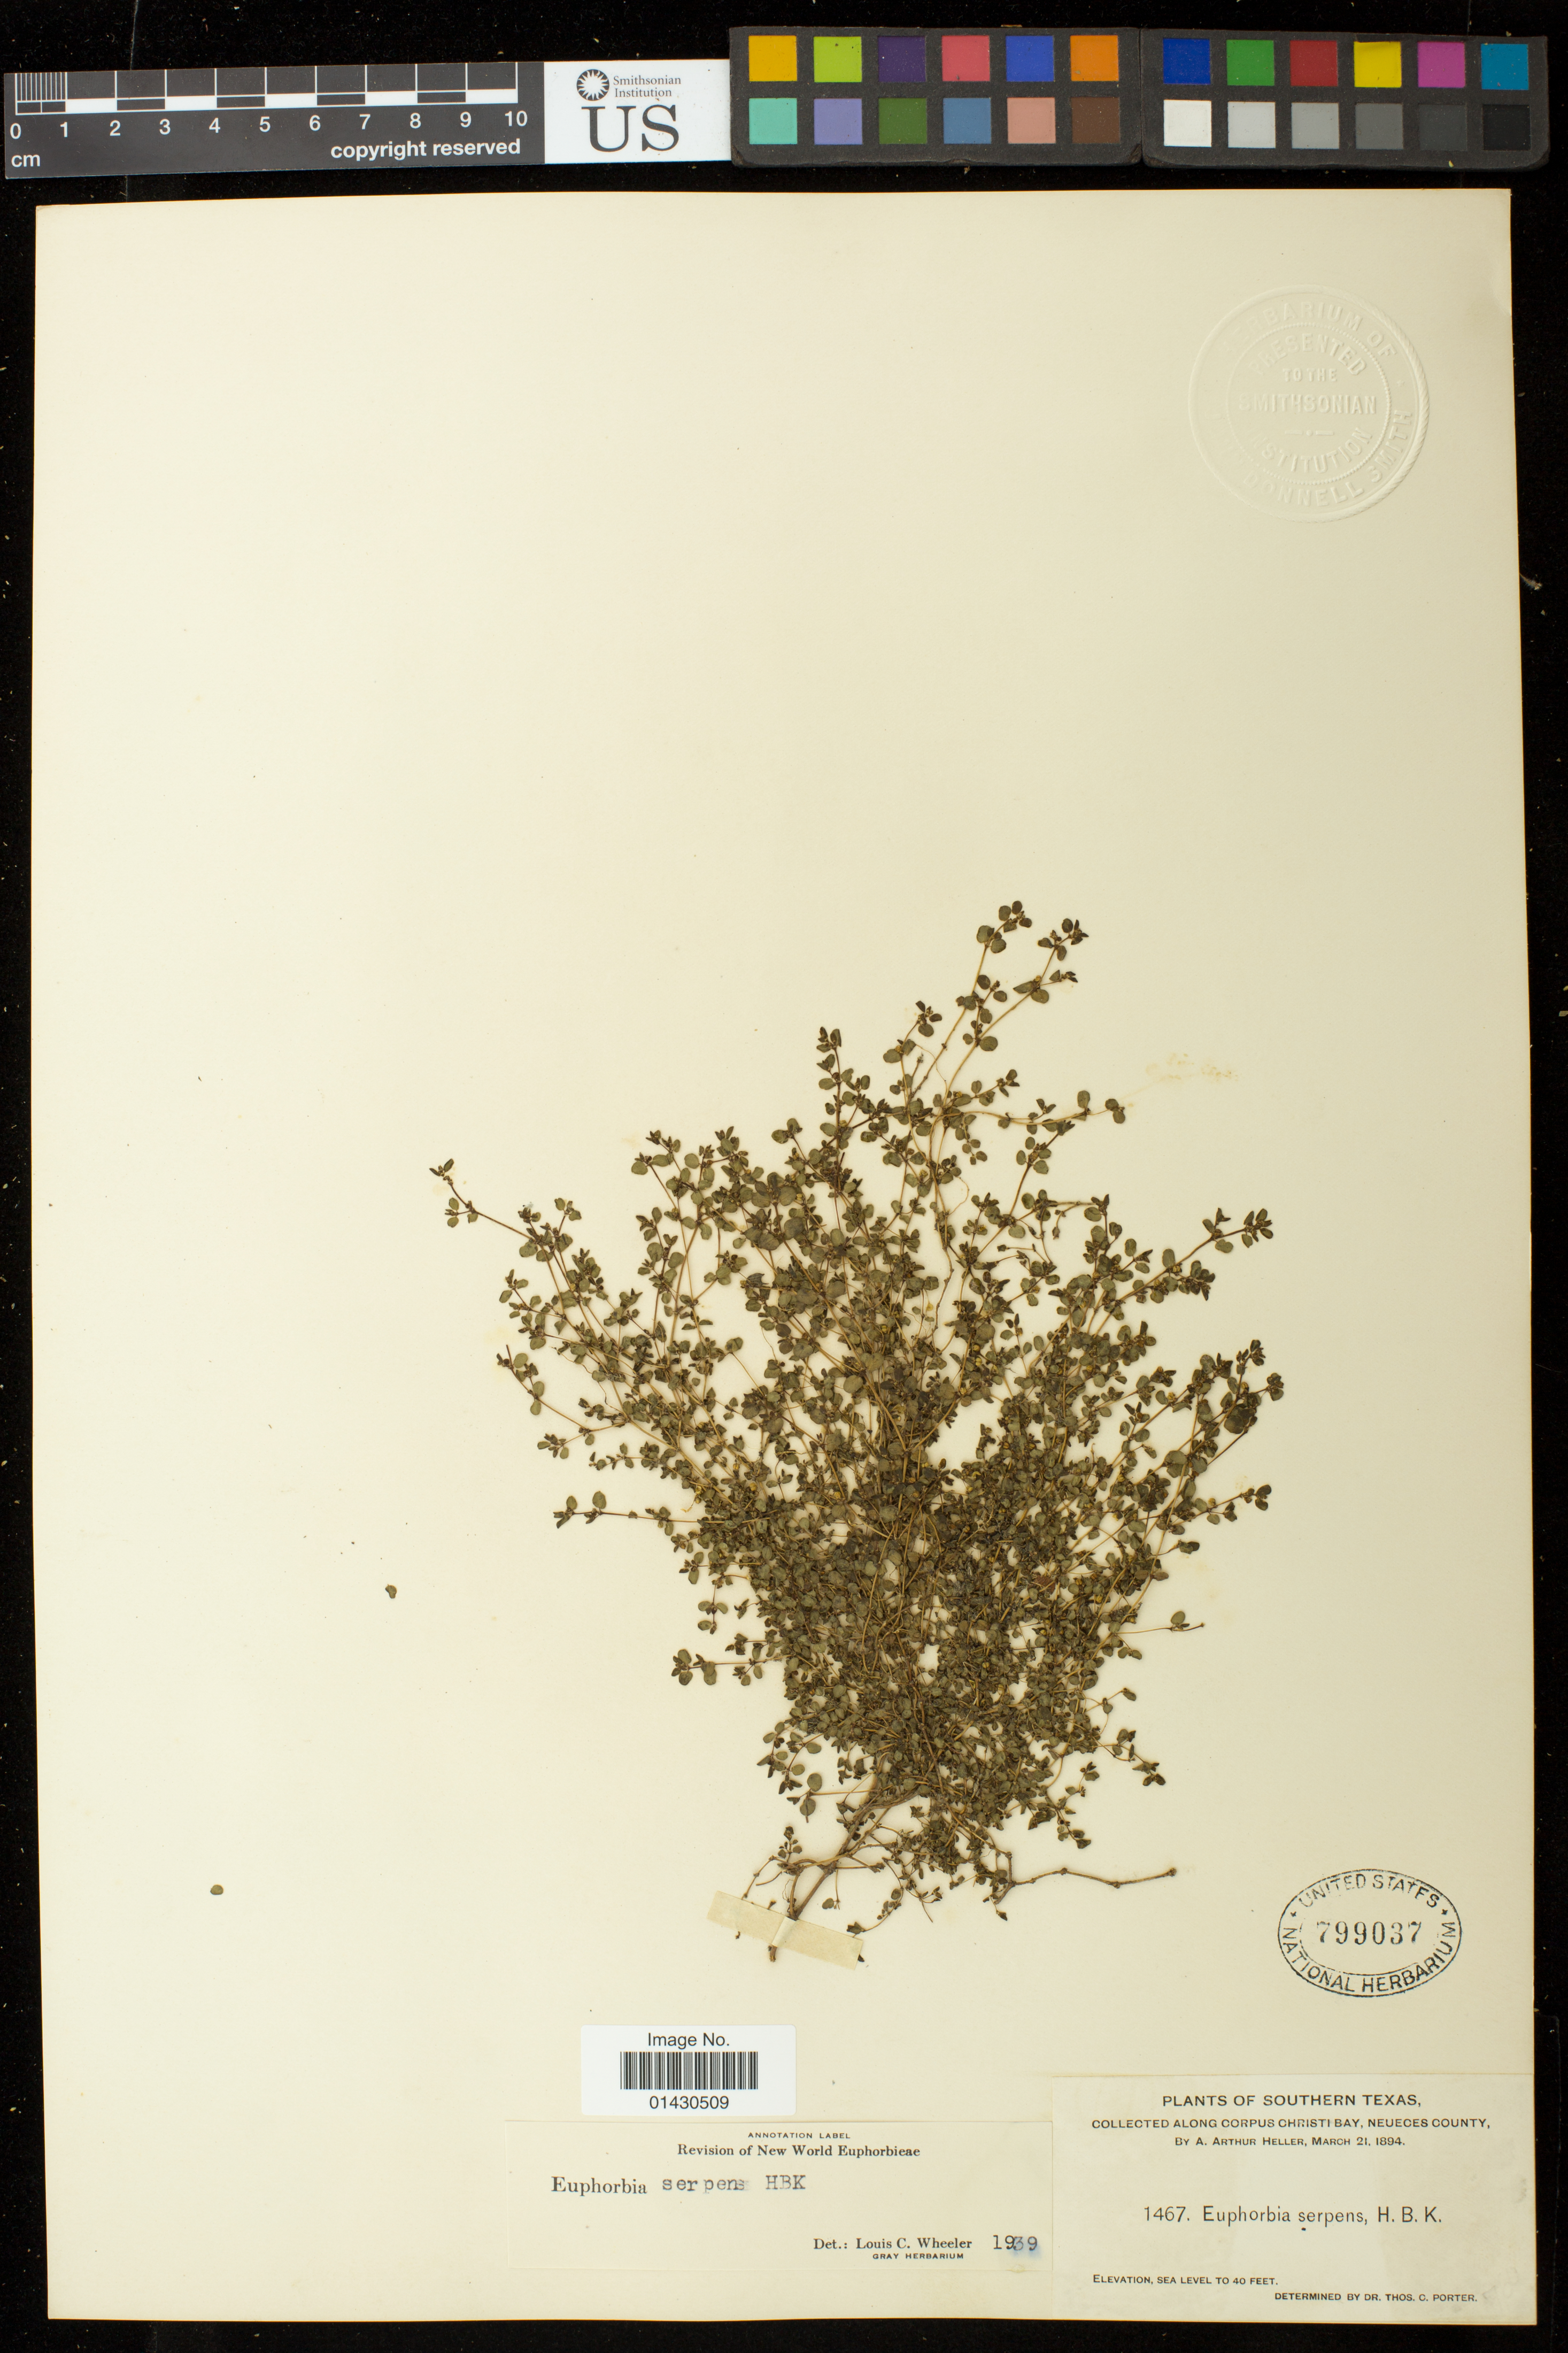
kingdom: Plantae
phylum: Tracheophyta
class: Magnoliopsida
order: Malpighiales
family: Euphorbiaceae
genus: Euphorbia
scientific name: Euphorbia serpens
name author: Kunth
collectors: A. A. Heller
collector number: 1476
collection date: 1894-03-21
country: United States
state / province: Texas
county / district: Neueces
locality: Along corpus Christi Bay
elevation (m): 0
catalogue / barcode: US 799037